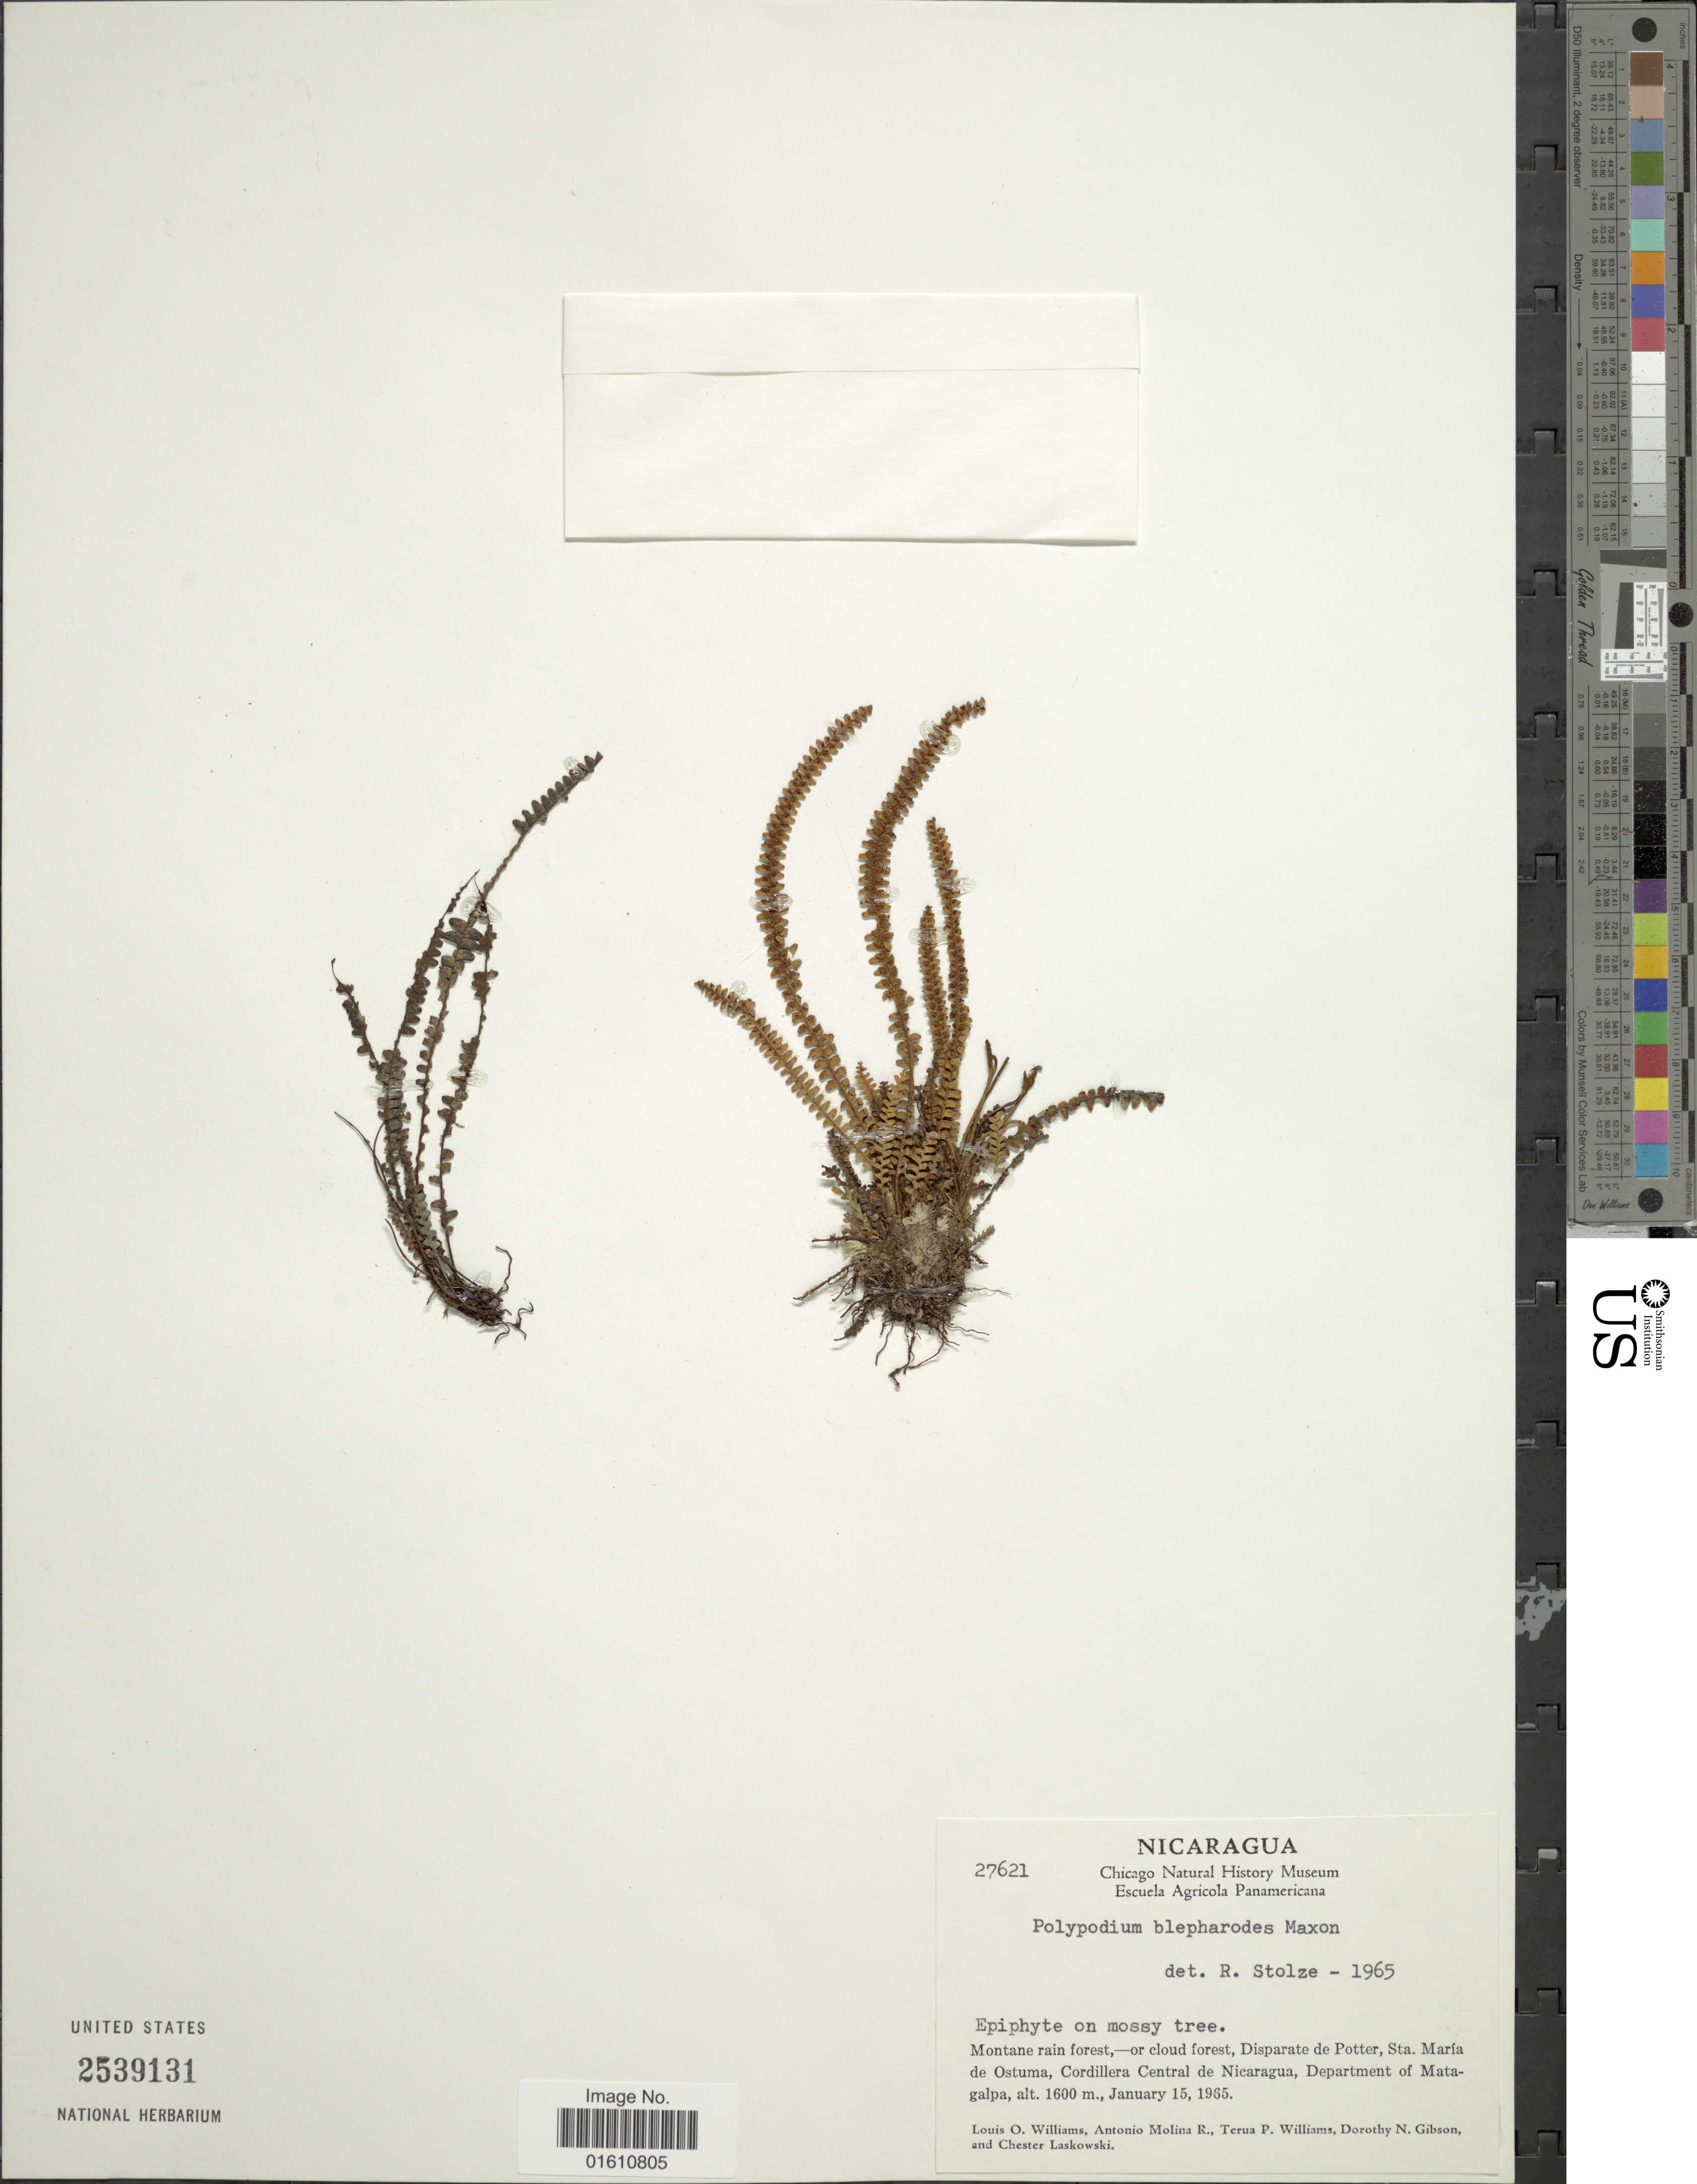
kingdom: Plantae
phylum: Tracheophyta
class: Polypodiopsida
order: Polypodiales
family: Polypodiaceae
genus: Moranopteris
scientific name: Moranopteris taenifolia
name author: (Jenman) R. Y. Hirai & J. Prado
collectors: L. O. Williams, A. Molina R., T. P. Williams, D. N. Gibson & C. Laskowski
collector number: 27621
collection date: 1965-01-15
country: Nicaragua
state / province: Matagalpa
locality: Montane rain forest, or cloud forest, Disparate de Potter, Sta. Maria de Ostuma, Cordillera Central de Nicaragua, Department of Matagalpa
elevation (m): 1600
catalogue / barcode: US 2539131